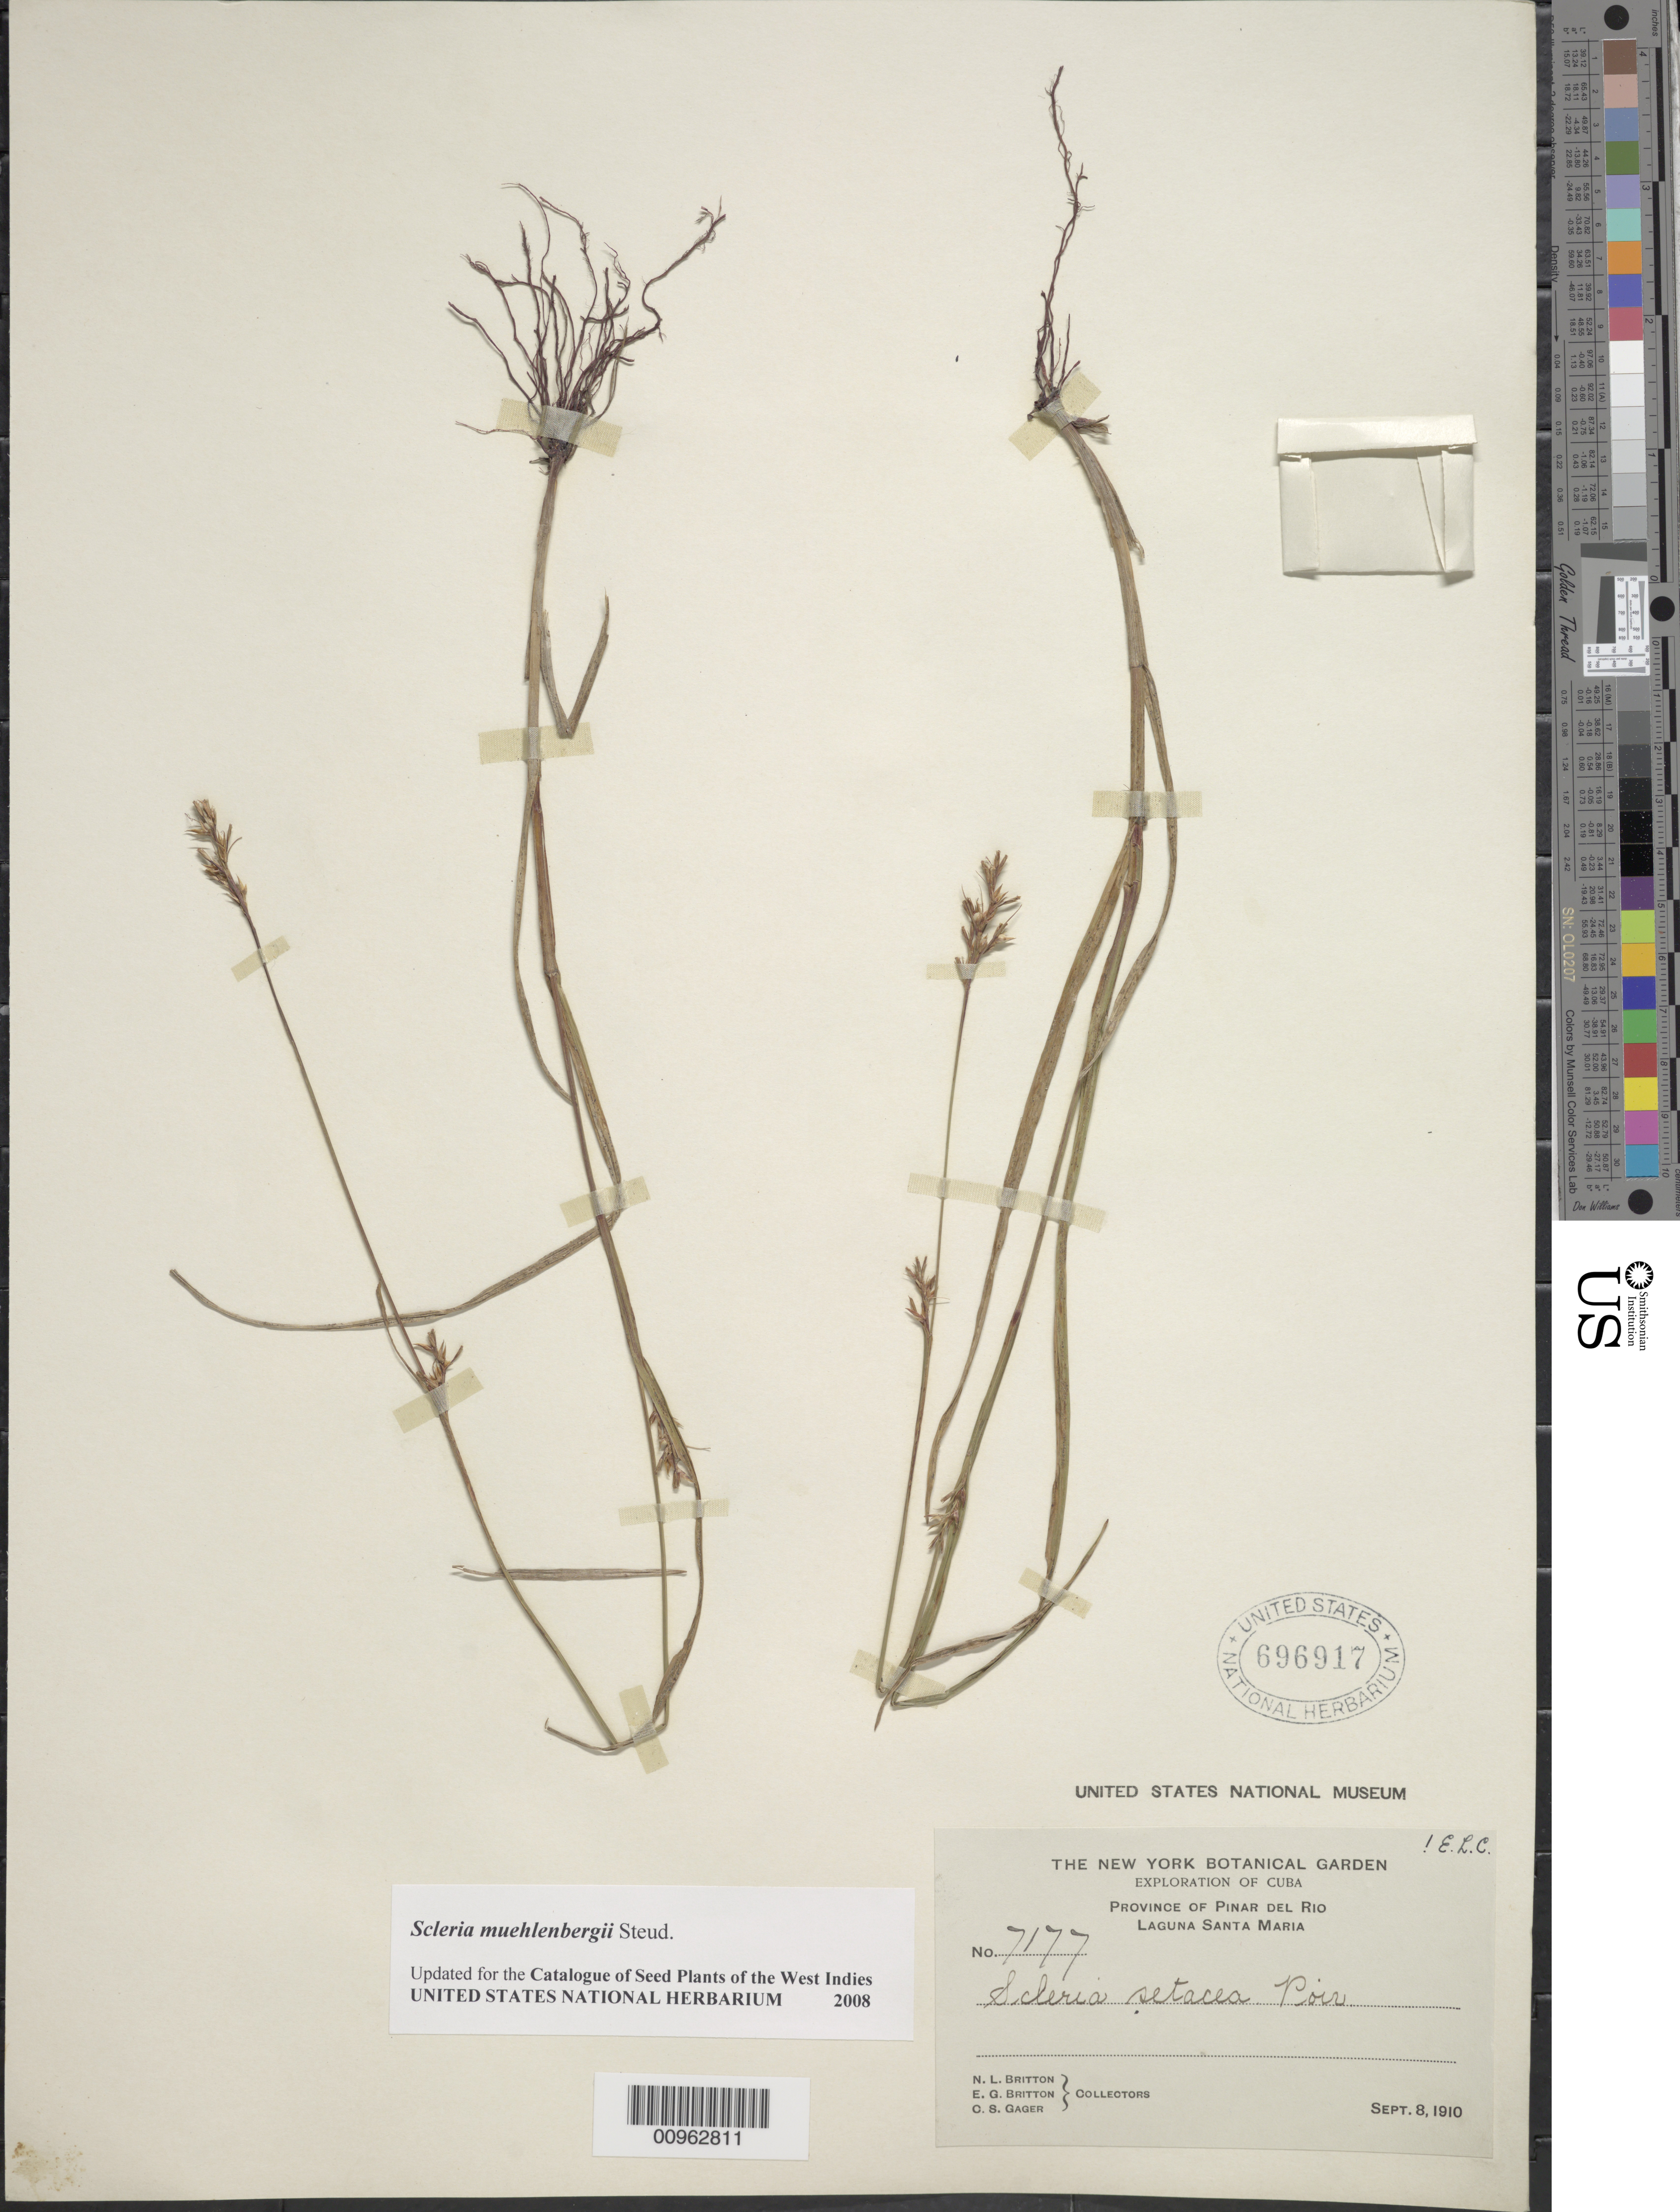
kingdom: Plantae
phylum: Tracheophyta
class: Liliopsida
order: Poales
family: Cyperaceae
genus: Scleria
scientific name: Scleria muehlenbergii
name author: Steud.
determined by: Strong, M. T., (US), Smithsonian Institution - National Museum of Natural History (UNITED STATES)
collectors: N. Britton, E. G. Britton & C. Gager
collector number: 7177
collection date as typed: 08 Sep 1910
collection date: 1910-09-08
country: Cuba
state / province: Pinar del Rio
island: Cuba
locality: Laguna Santa Maria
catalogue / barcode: US 696917